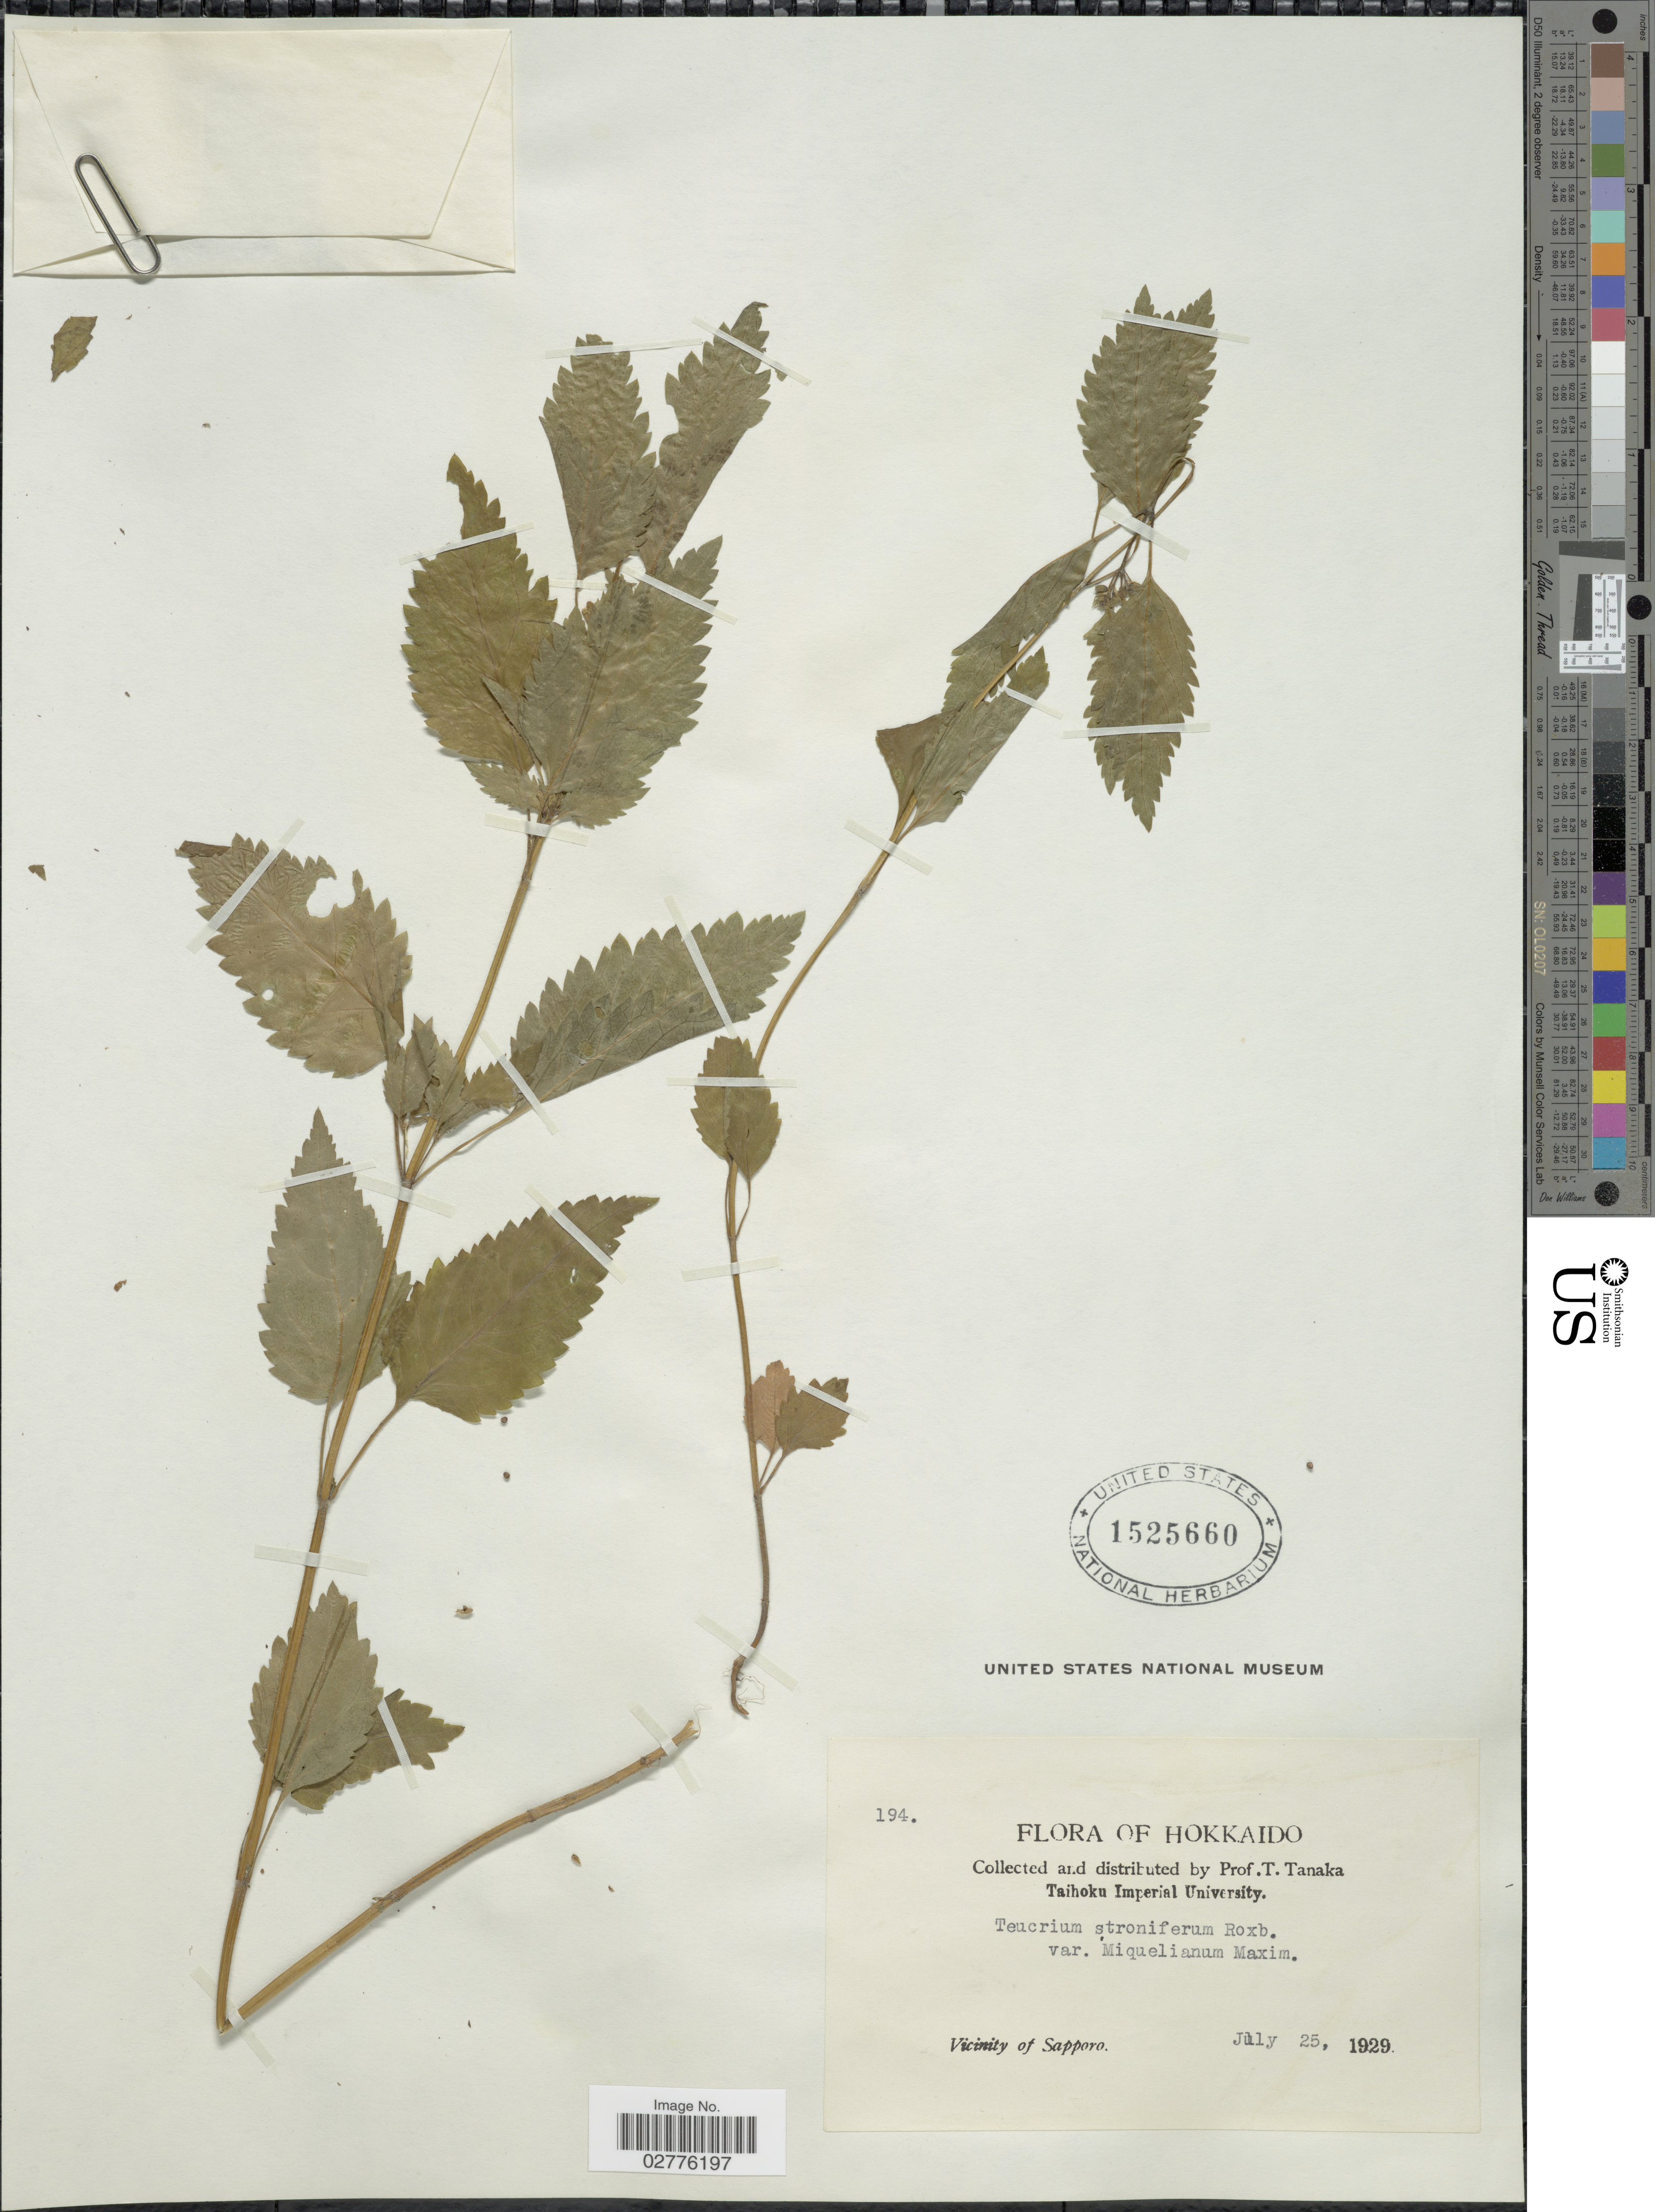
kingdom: Plantae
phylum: Tracheophyta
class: Magnoliopsida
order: Lamiales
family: Lamiaceae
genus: Teucrium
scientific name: Teucrium stoloniferum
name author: Ruiz & Pav.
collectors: T. Tanaka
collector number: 194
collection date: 1929-07-25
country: Japan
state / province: Hokkaidō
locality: Vicinity of Sapporo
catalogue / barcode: US 1525660